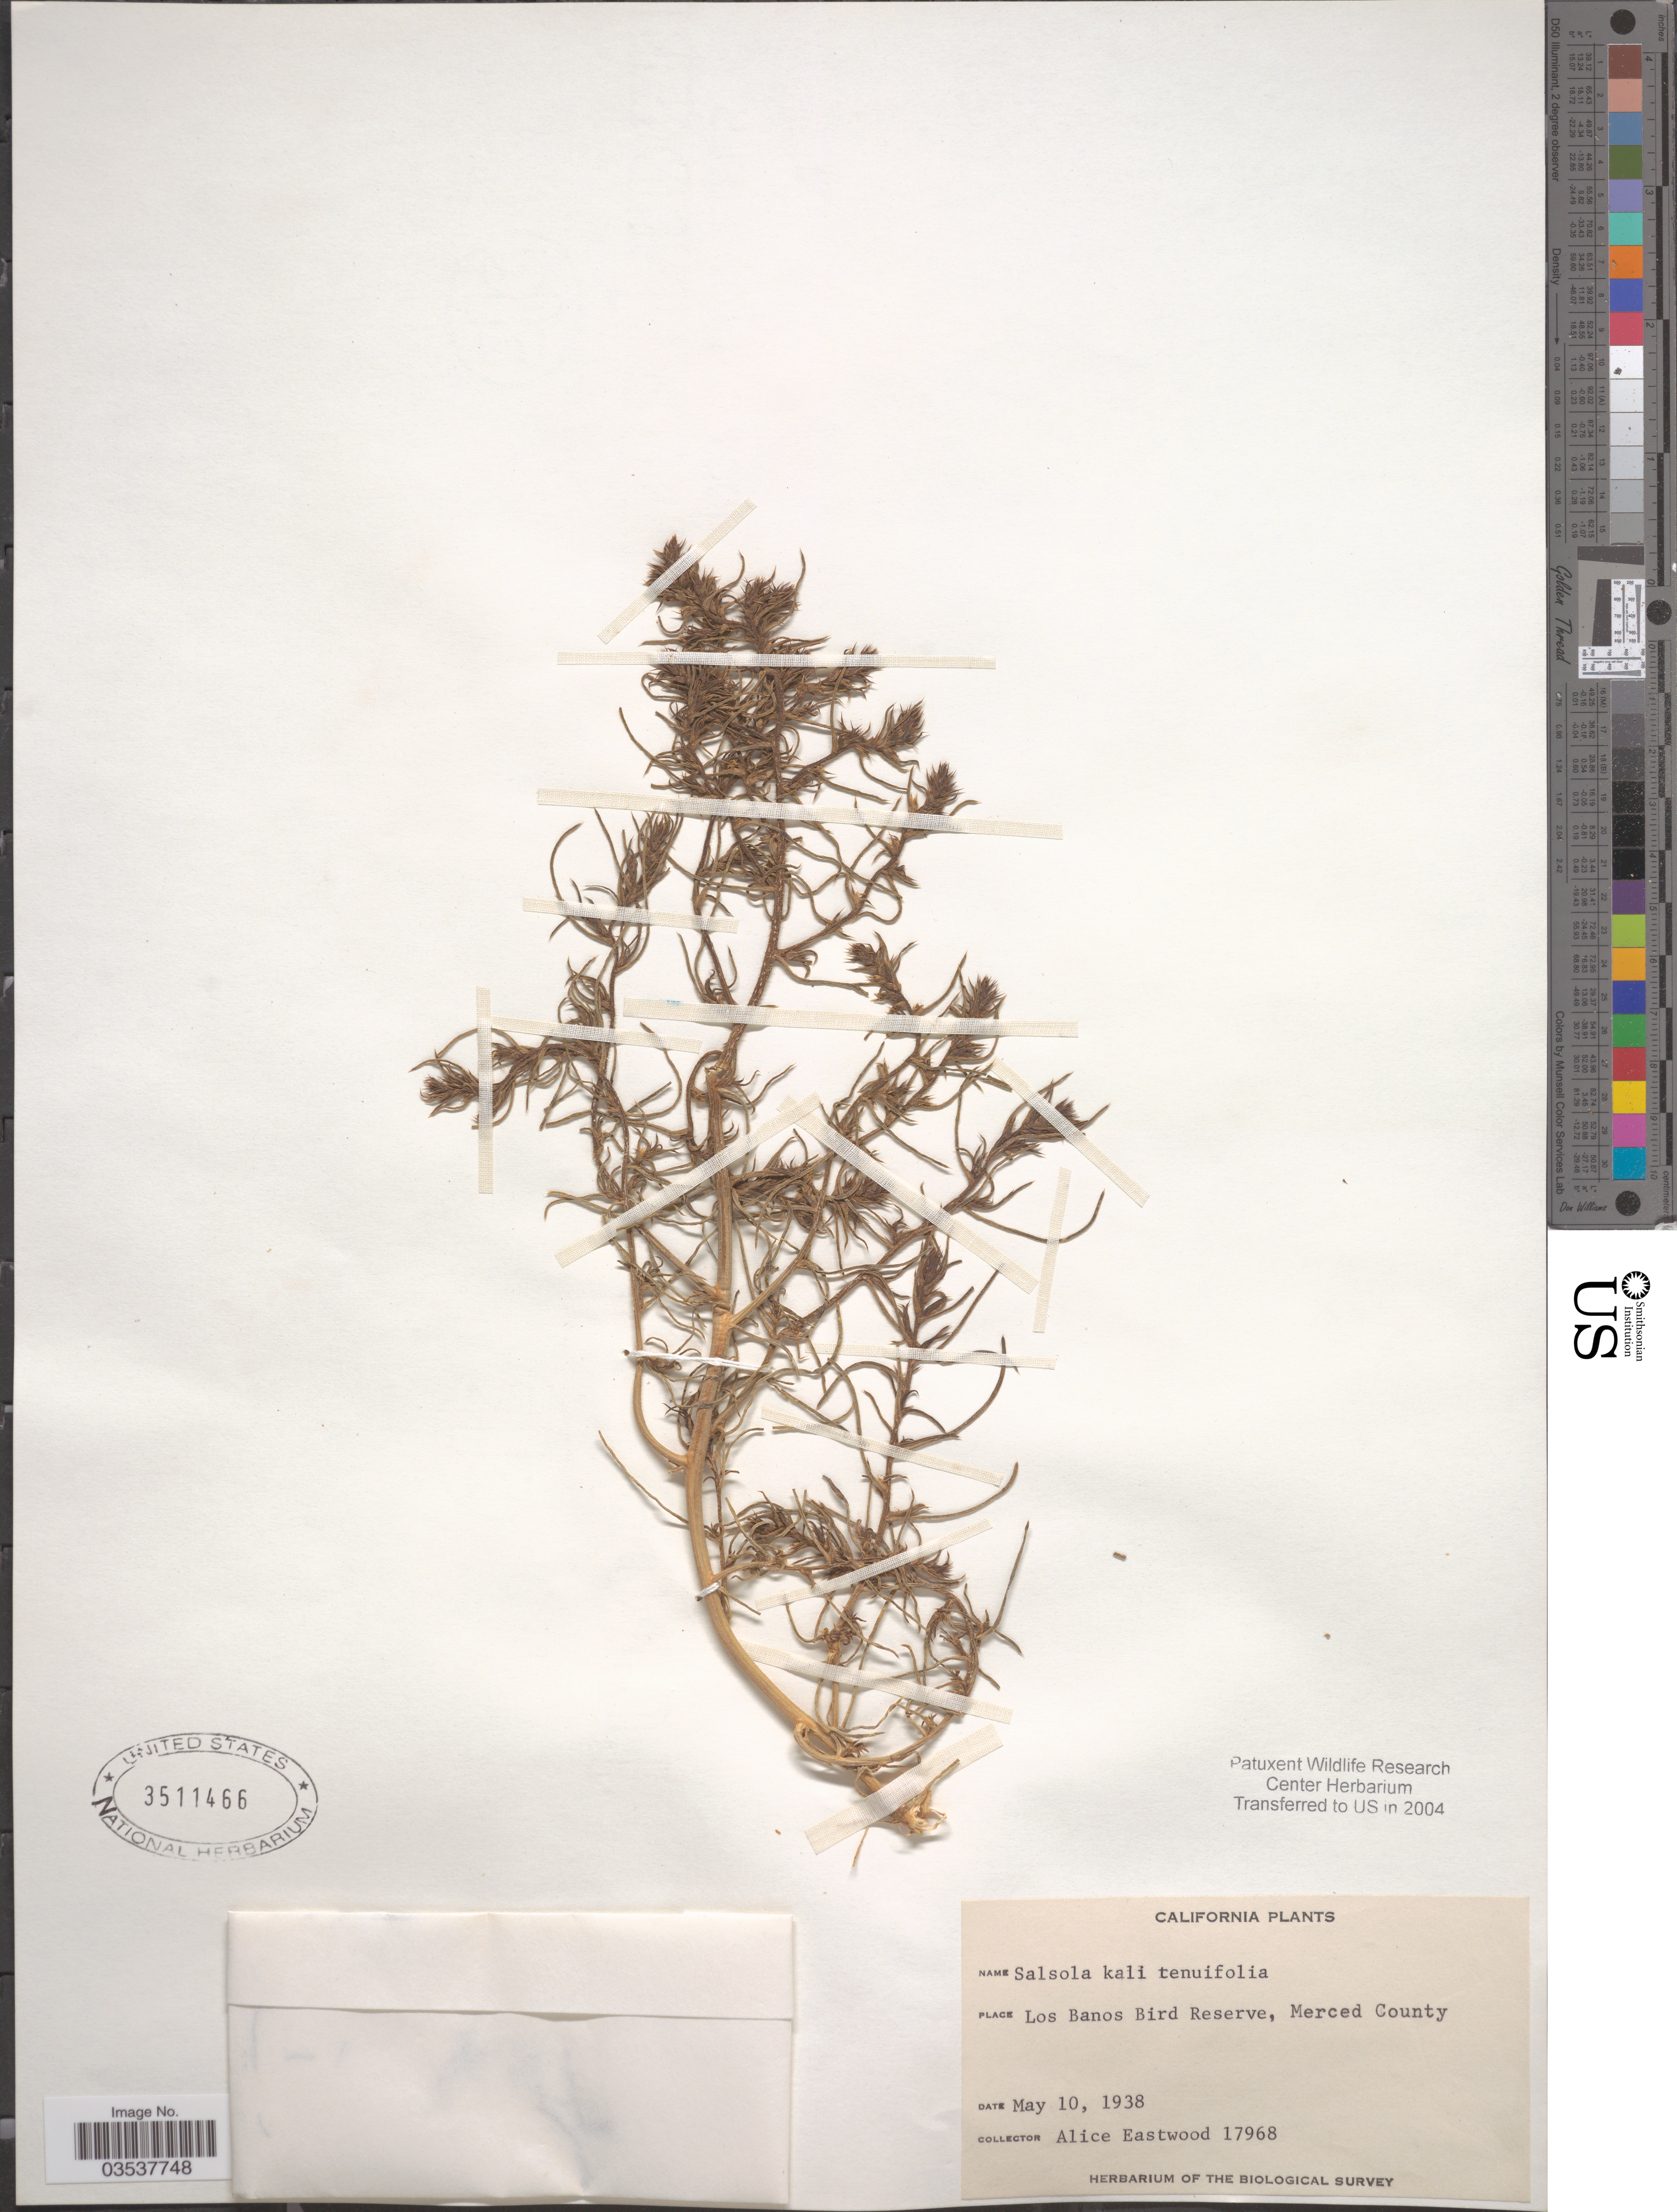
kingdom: Plantae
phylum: Tracheophyta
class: Magnoliopsida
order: Caryophyllales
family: Amaranthaceae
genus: Salsola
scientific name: Salsola kali var. tenuifolia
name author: Tausch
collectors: A. Eastwood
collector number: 17968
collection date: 1938-05-10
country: United States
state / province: California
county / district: Merced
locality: Los Banos Bird Reserve, Merced County.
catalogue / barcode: US 3511466